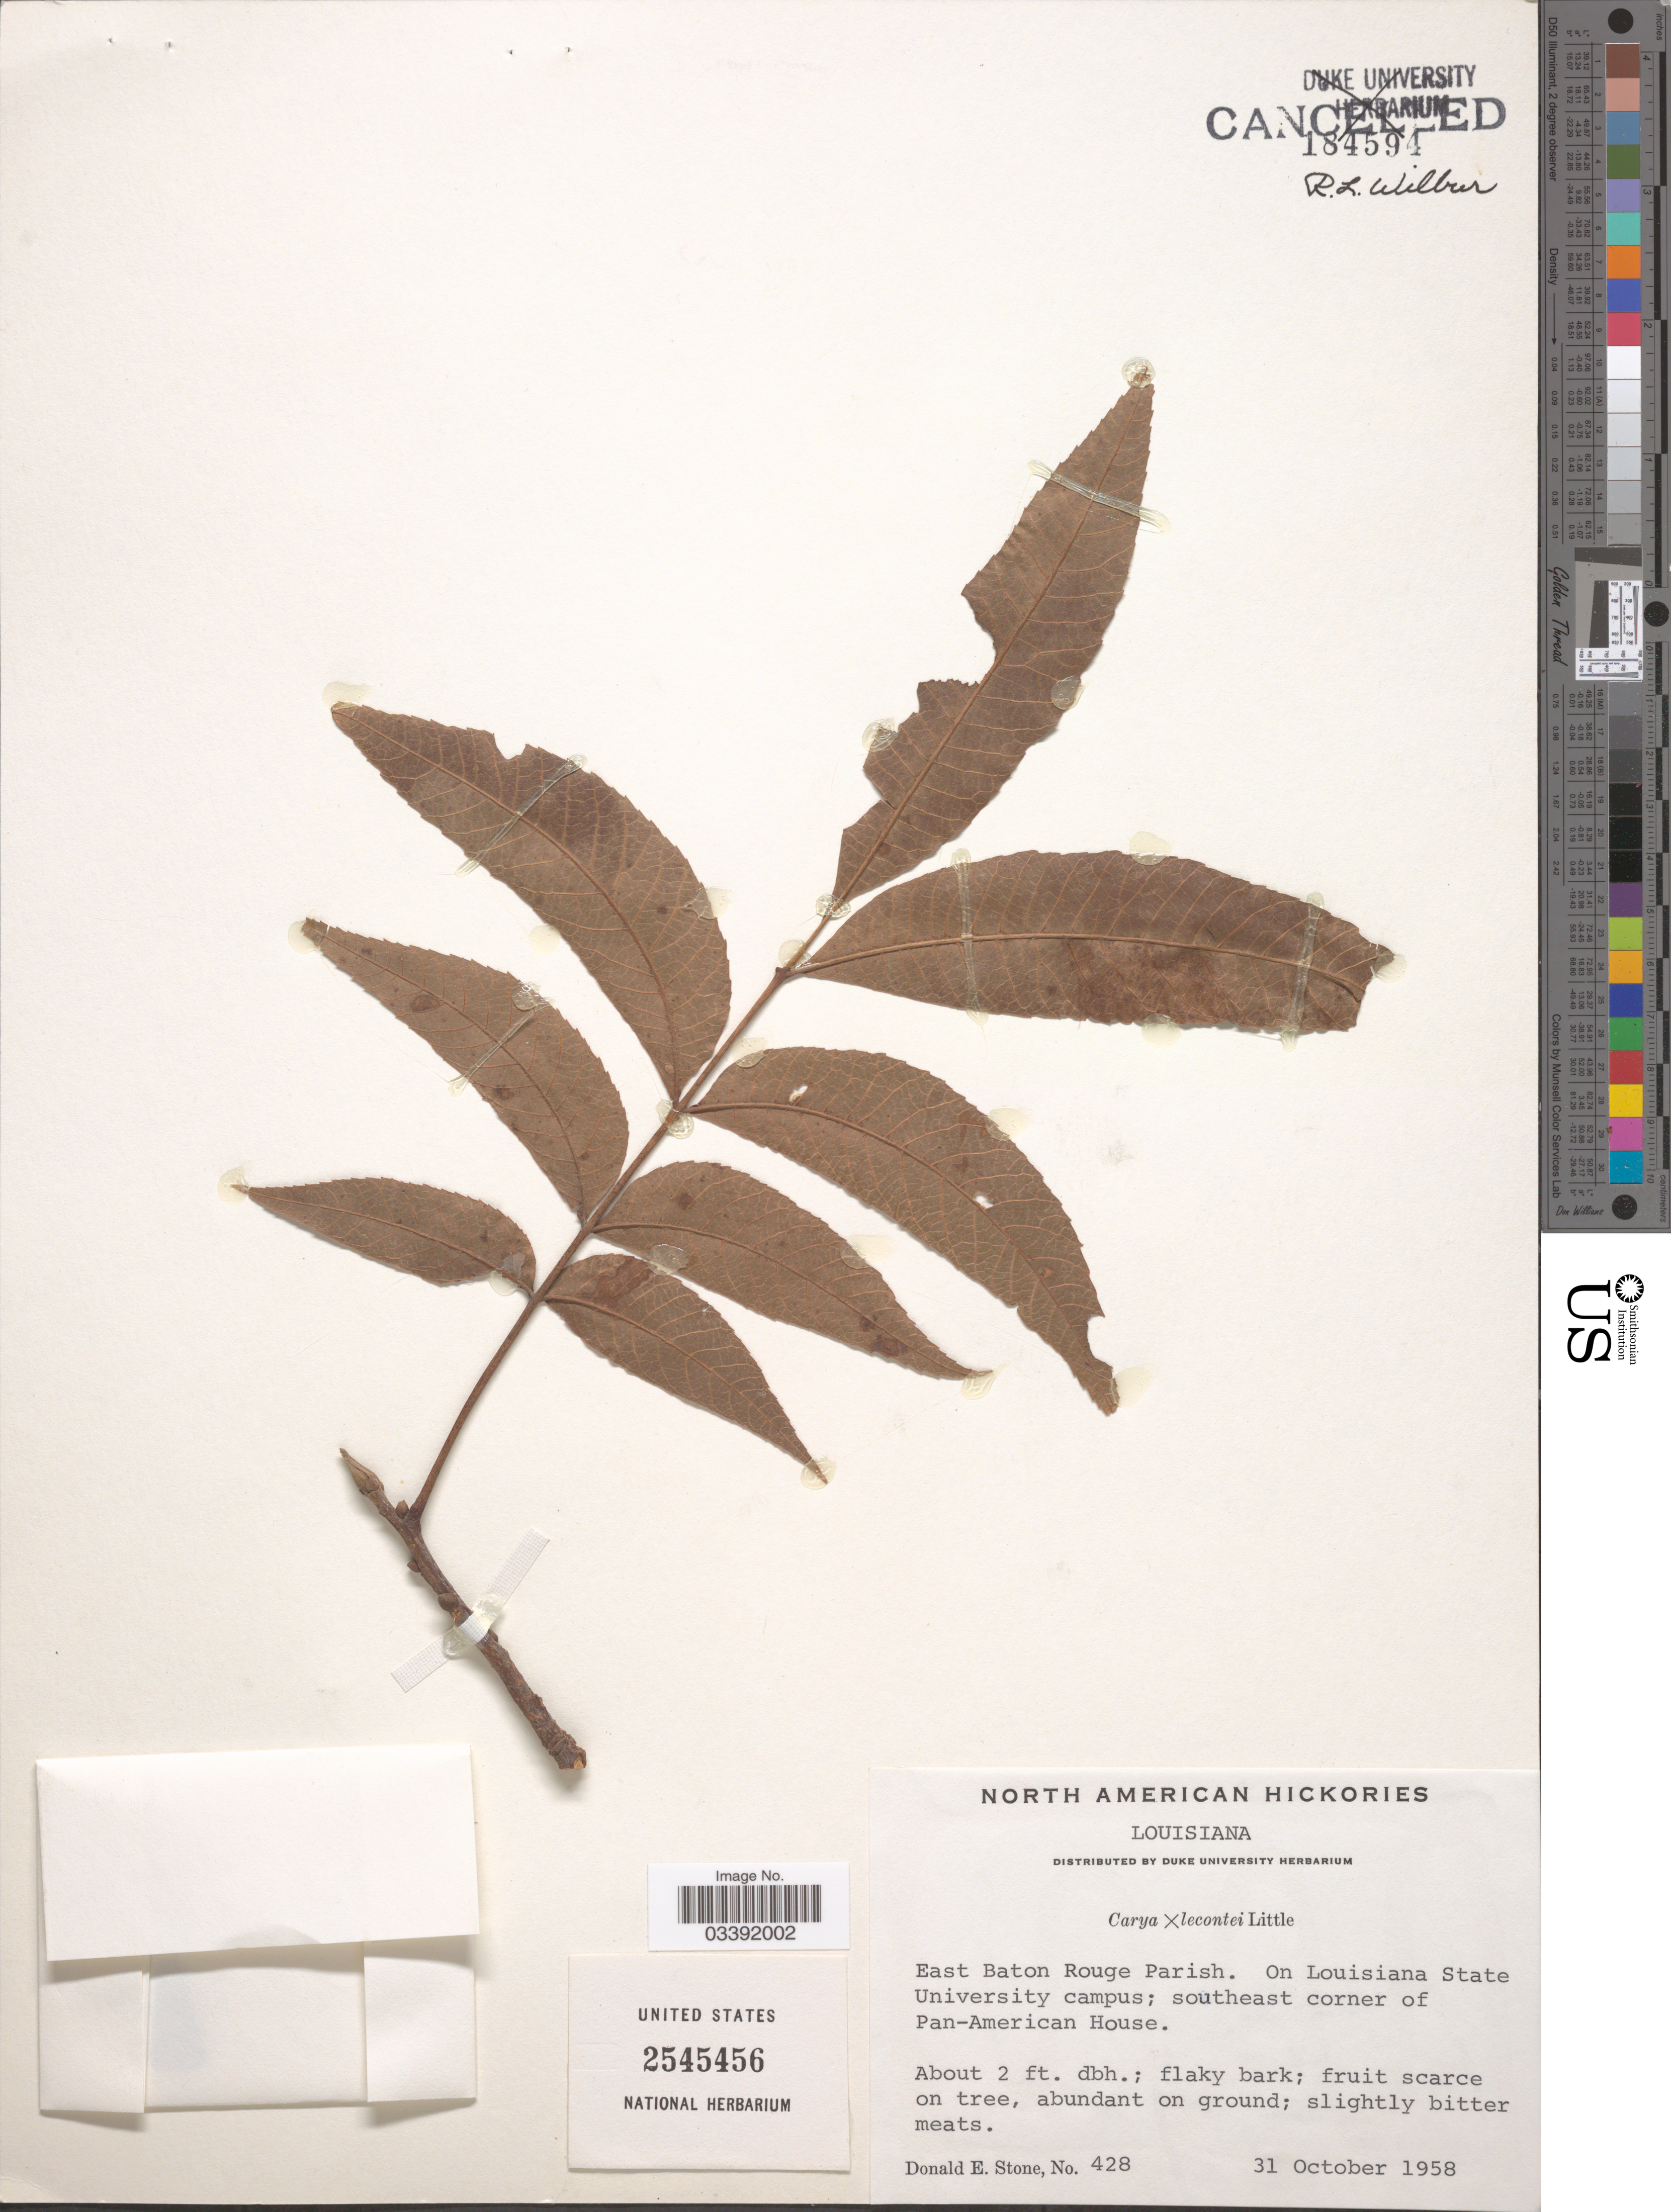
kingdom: Plantae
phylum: Tracheophyta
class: Magnoliopsida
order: Fagales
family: Juglandaceae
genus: Carya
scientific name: Carya x lecontei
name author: Little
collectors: D. Stone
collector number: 428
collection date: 1958-10-31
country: United States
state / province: Louisiana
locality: East Baton Rouge Parish. On Louisiana State Univeristy campus; southeast corner of Pan-American House.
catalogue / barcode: US 2545456